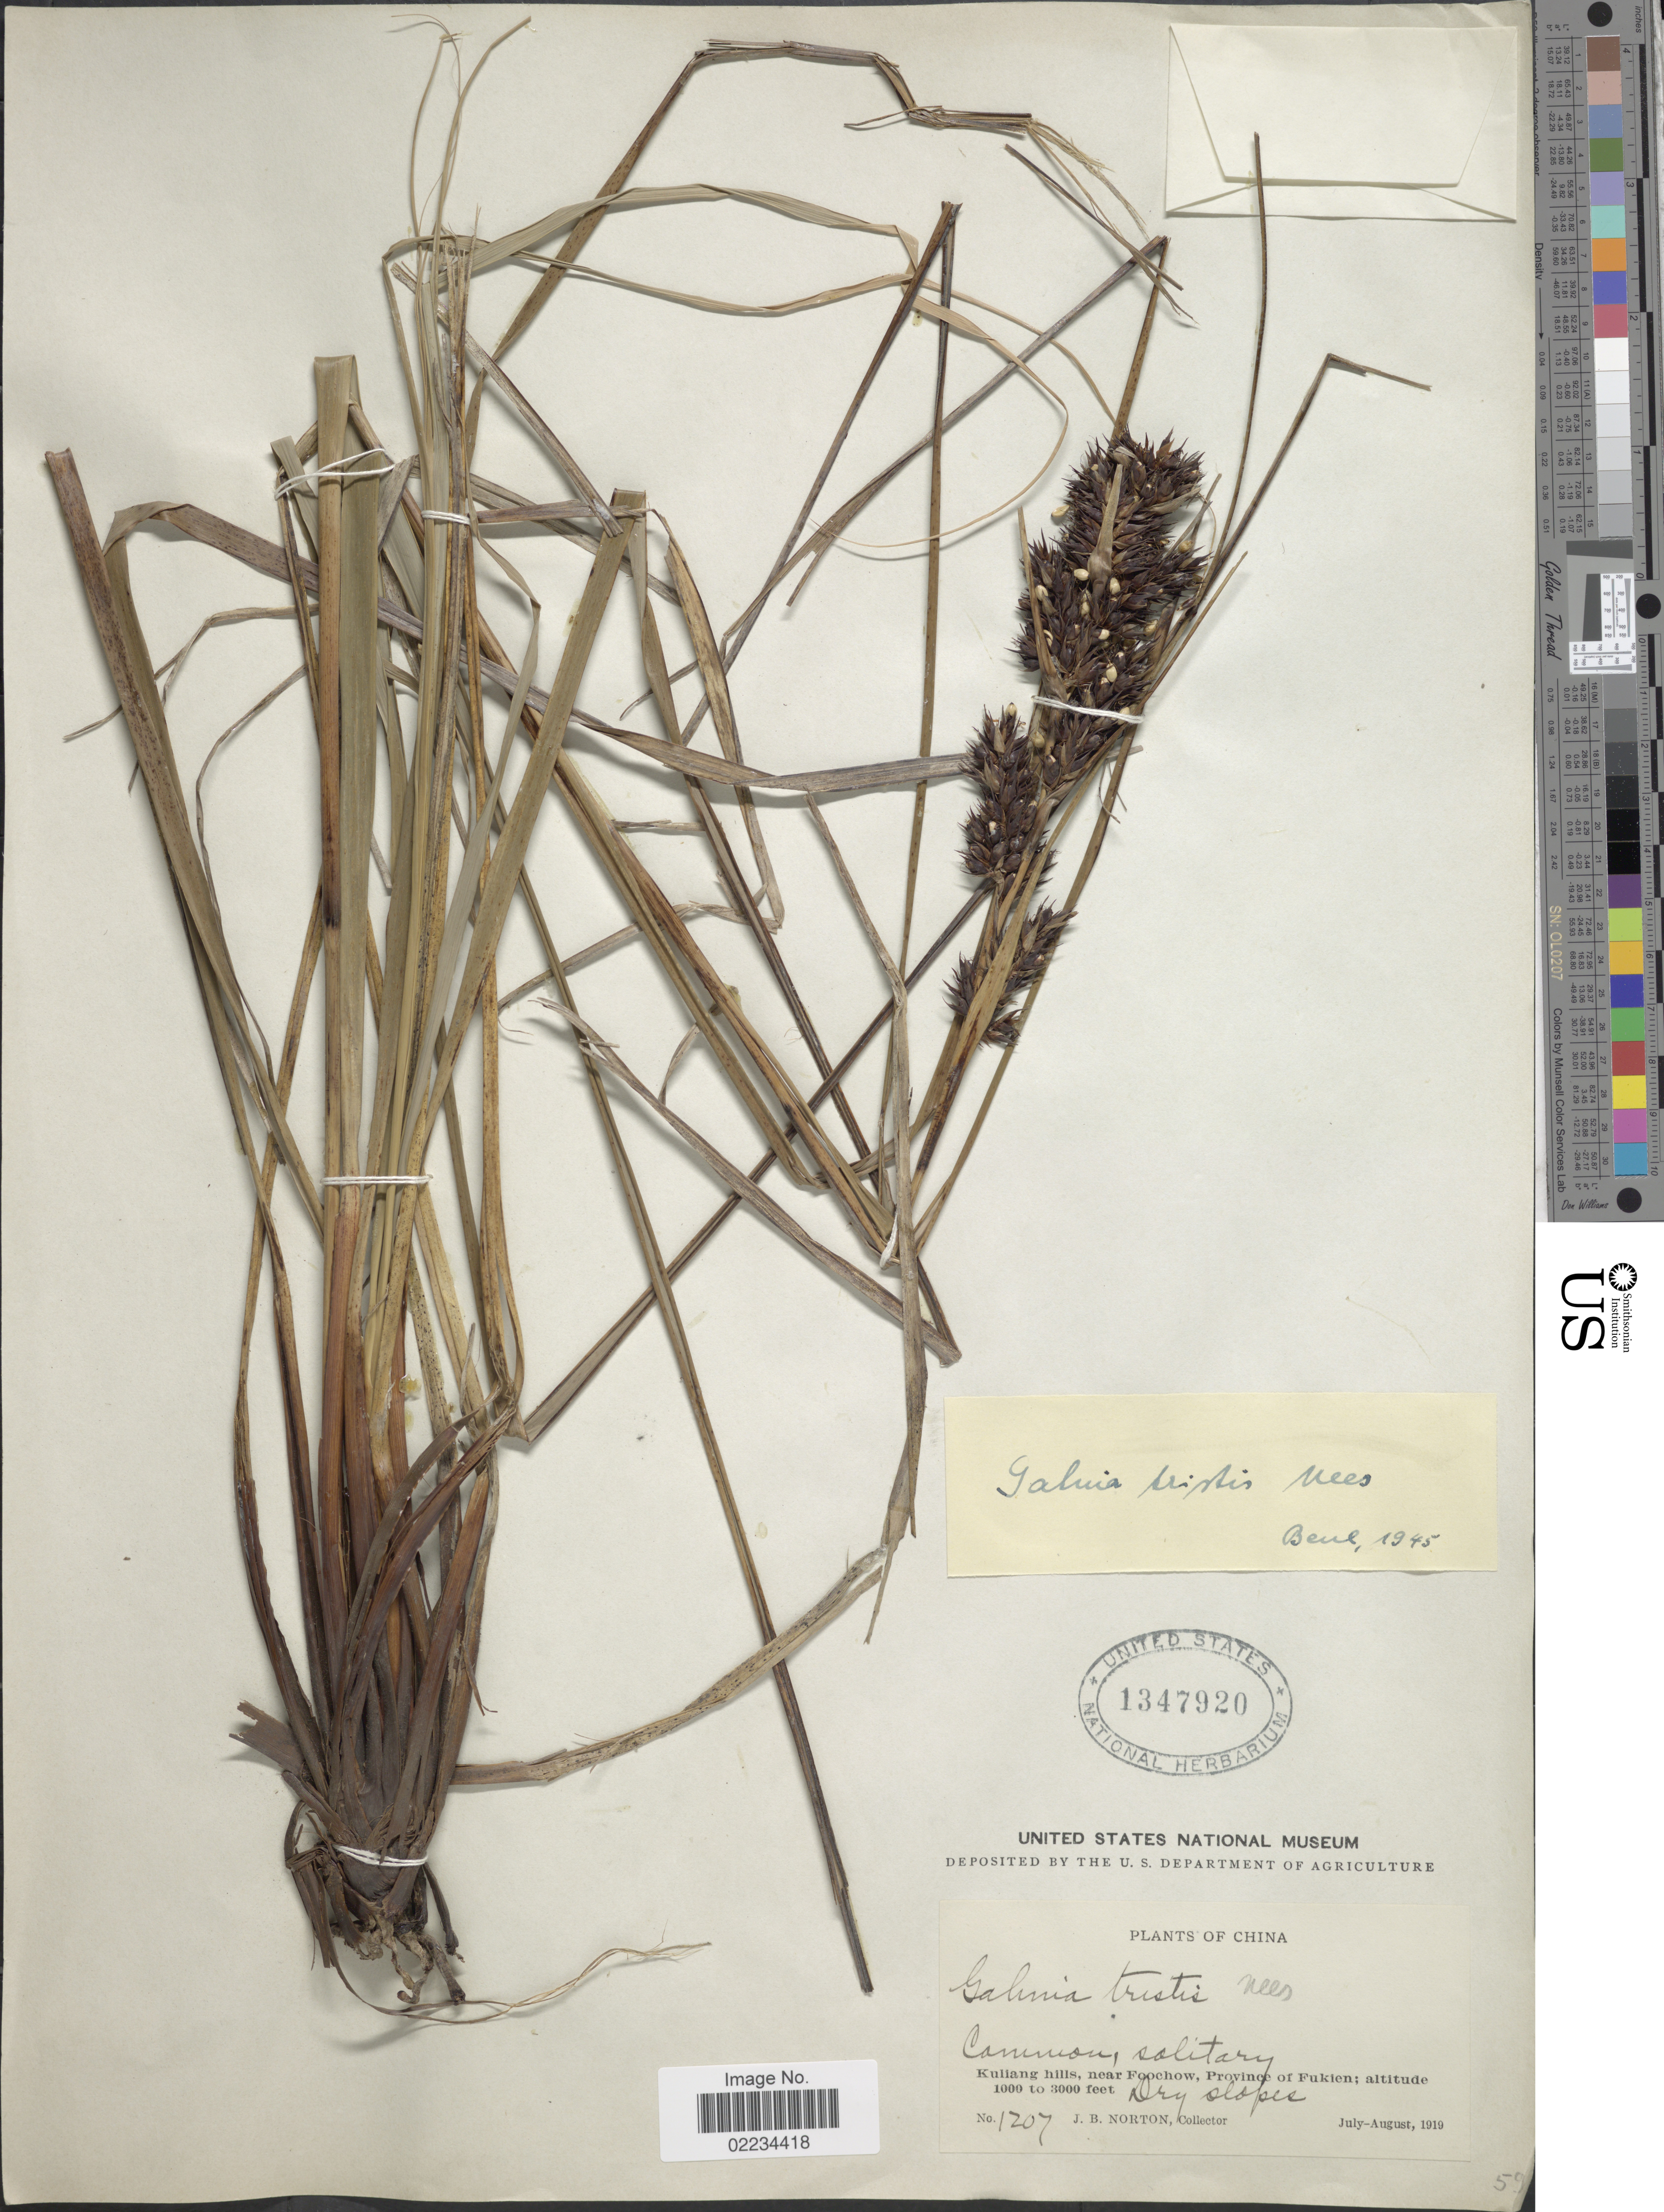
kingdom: Plantae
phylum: Tracheophyta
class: Liliopsida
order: Poales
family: Cyperaceae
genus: Gahnia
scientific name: Gahnia tristis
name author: Nees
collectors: J. B. Norton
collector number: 1207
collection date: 1919-07/1919-08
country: China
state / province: Fujian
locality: Common, solitary, Kuliang hills, near Foochow, Province of Fukien, Dry slopes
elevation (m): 305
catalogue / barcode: US 1347920